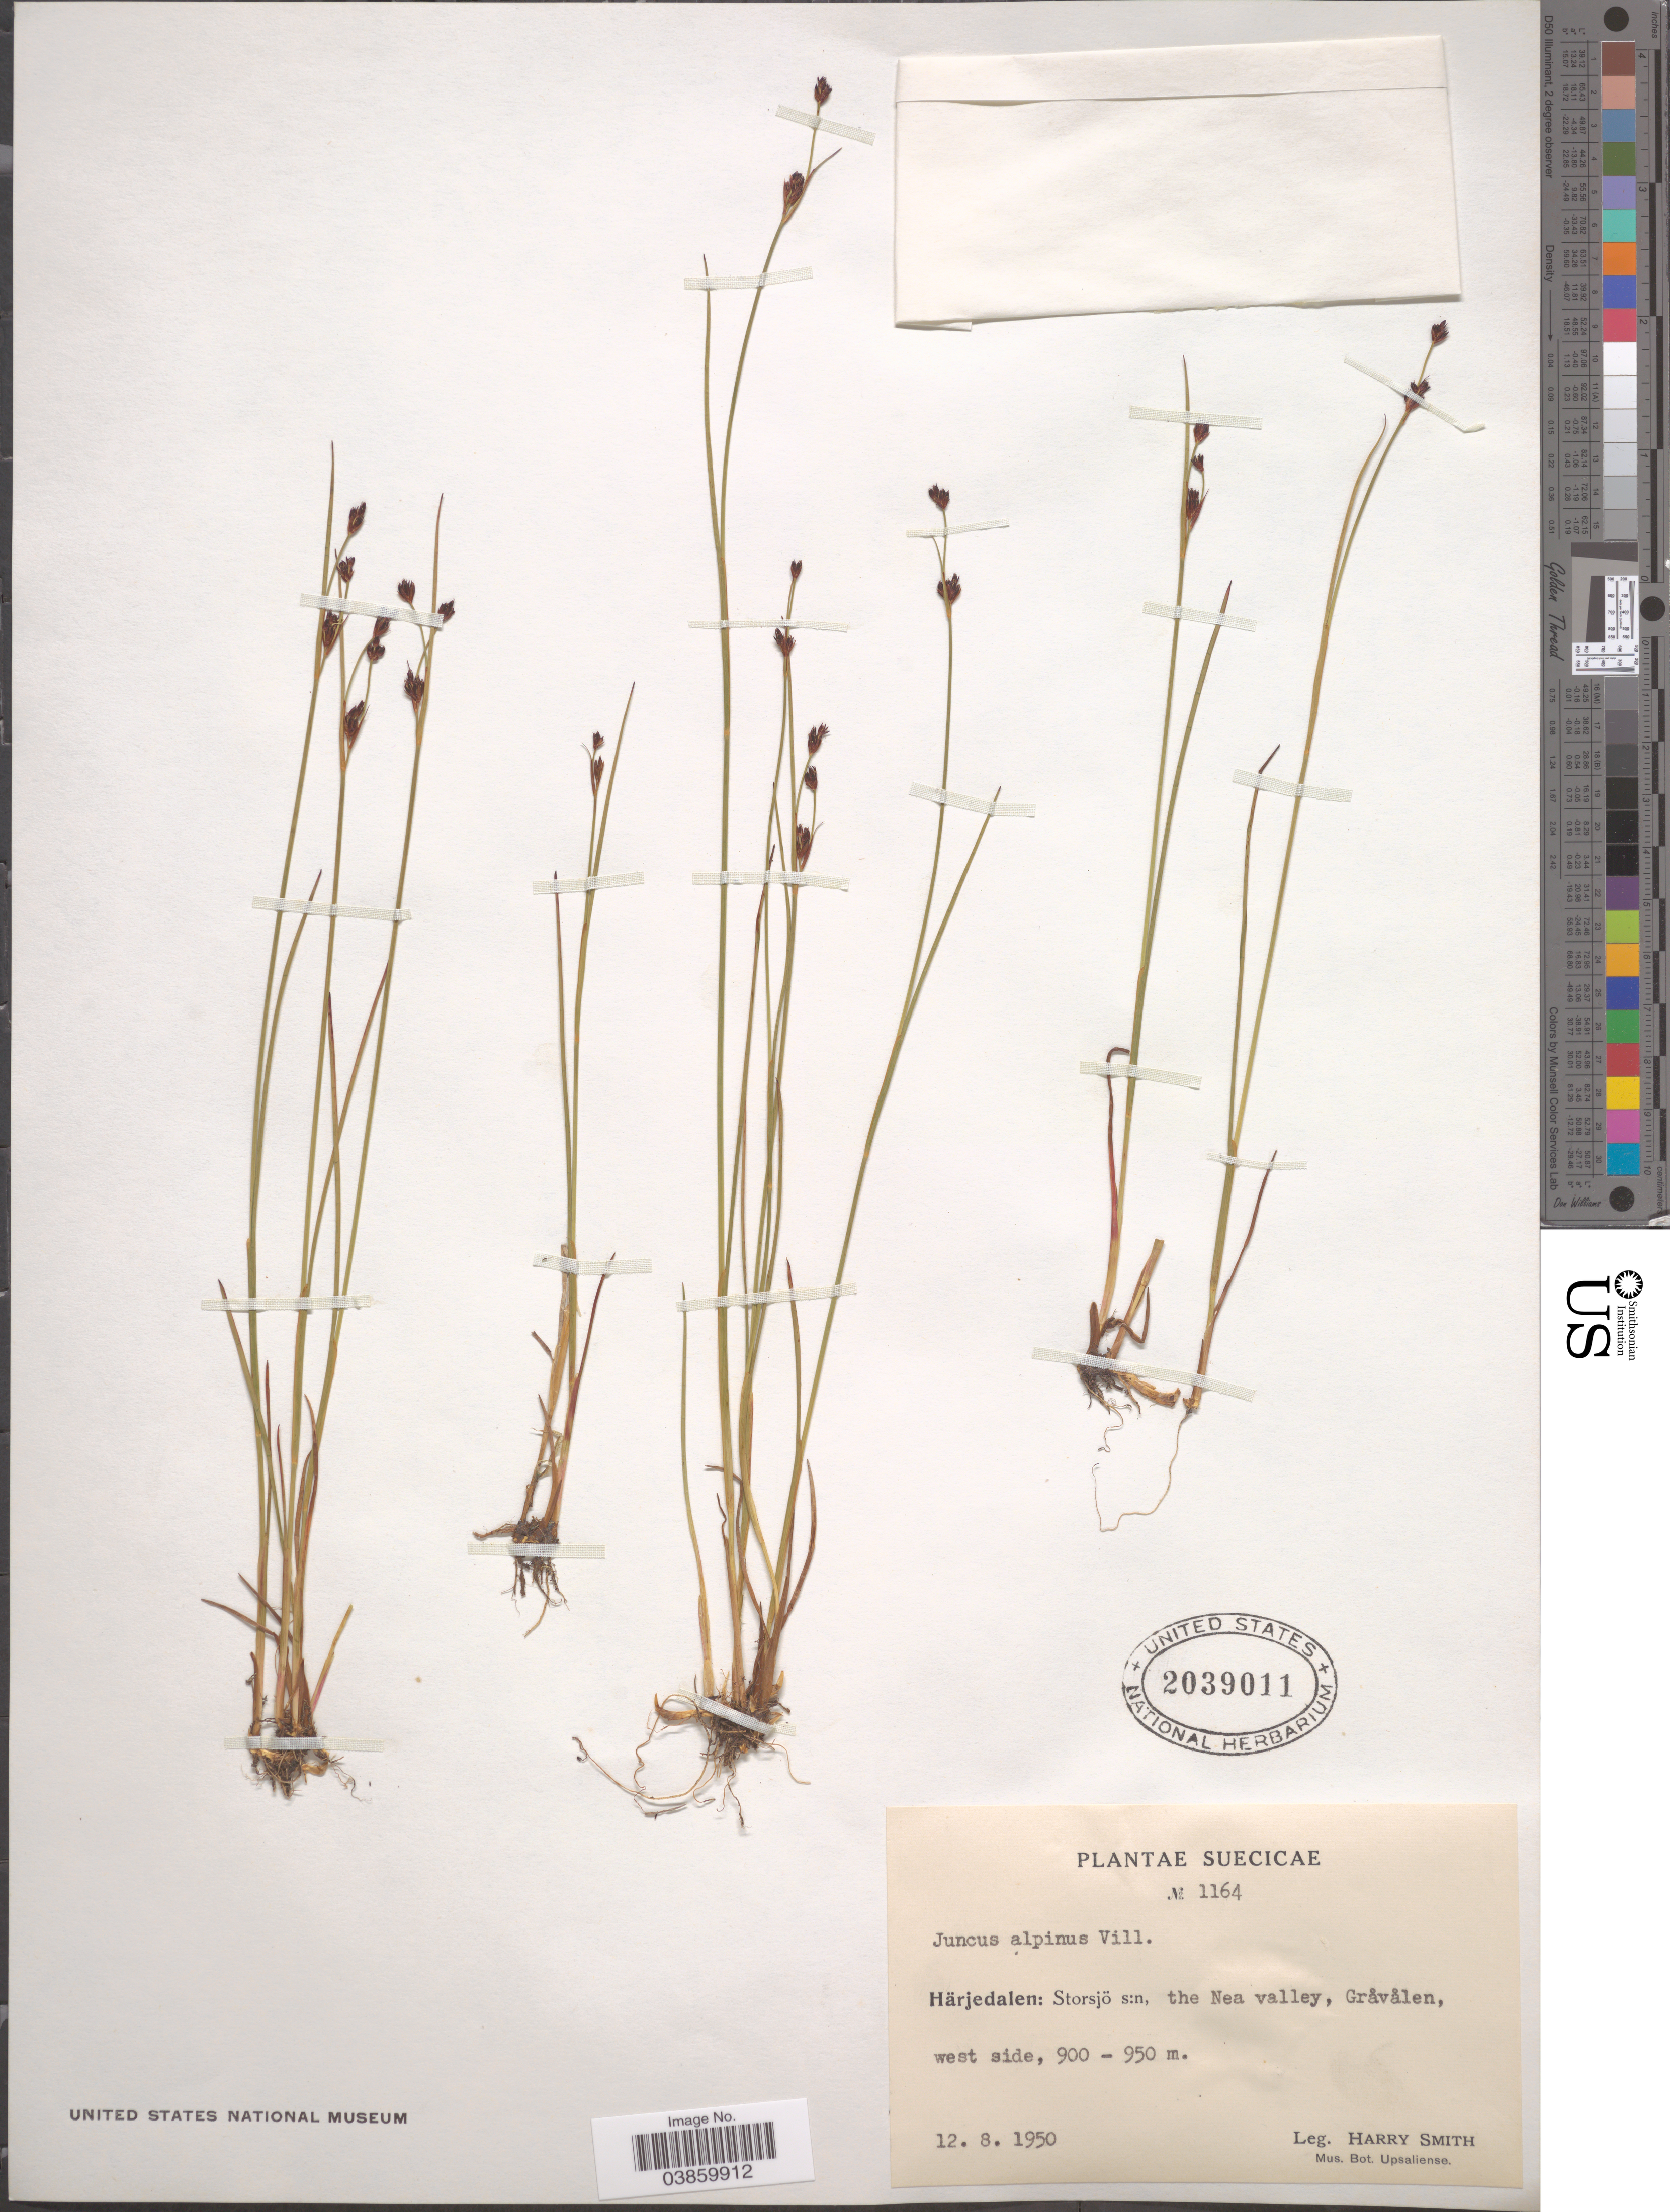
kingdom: Plantae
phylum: Tracheophyta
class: Liliopsida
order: Poales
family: Juncaceae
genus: Juncus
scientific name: Juncus alpinus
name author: Vill.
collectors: H. Smith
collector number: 1164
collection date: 1950-08-12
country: Sweden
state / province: Jamtland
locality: Suecicae. Härjedalen: Storsjö s:n, the Nea valley, Gråvålen, west side.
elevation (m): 900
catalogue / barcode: US 2039011